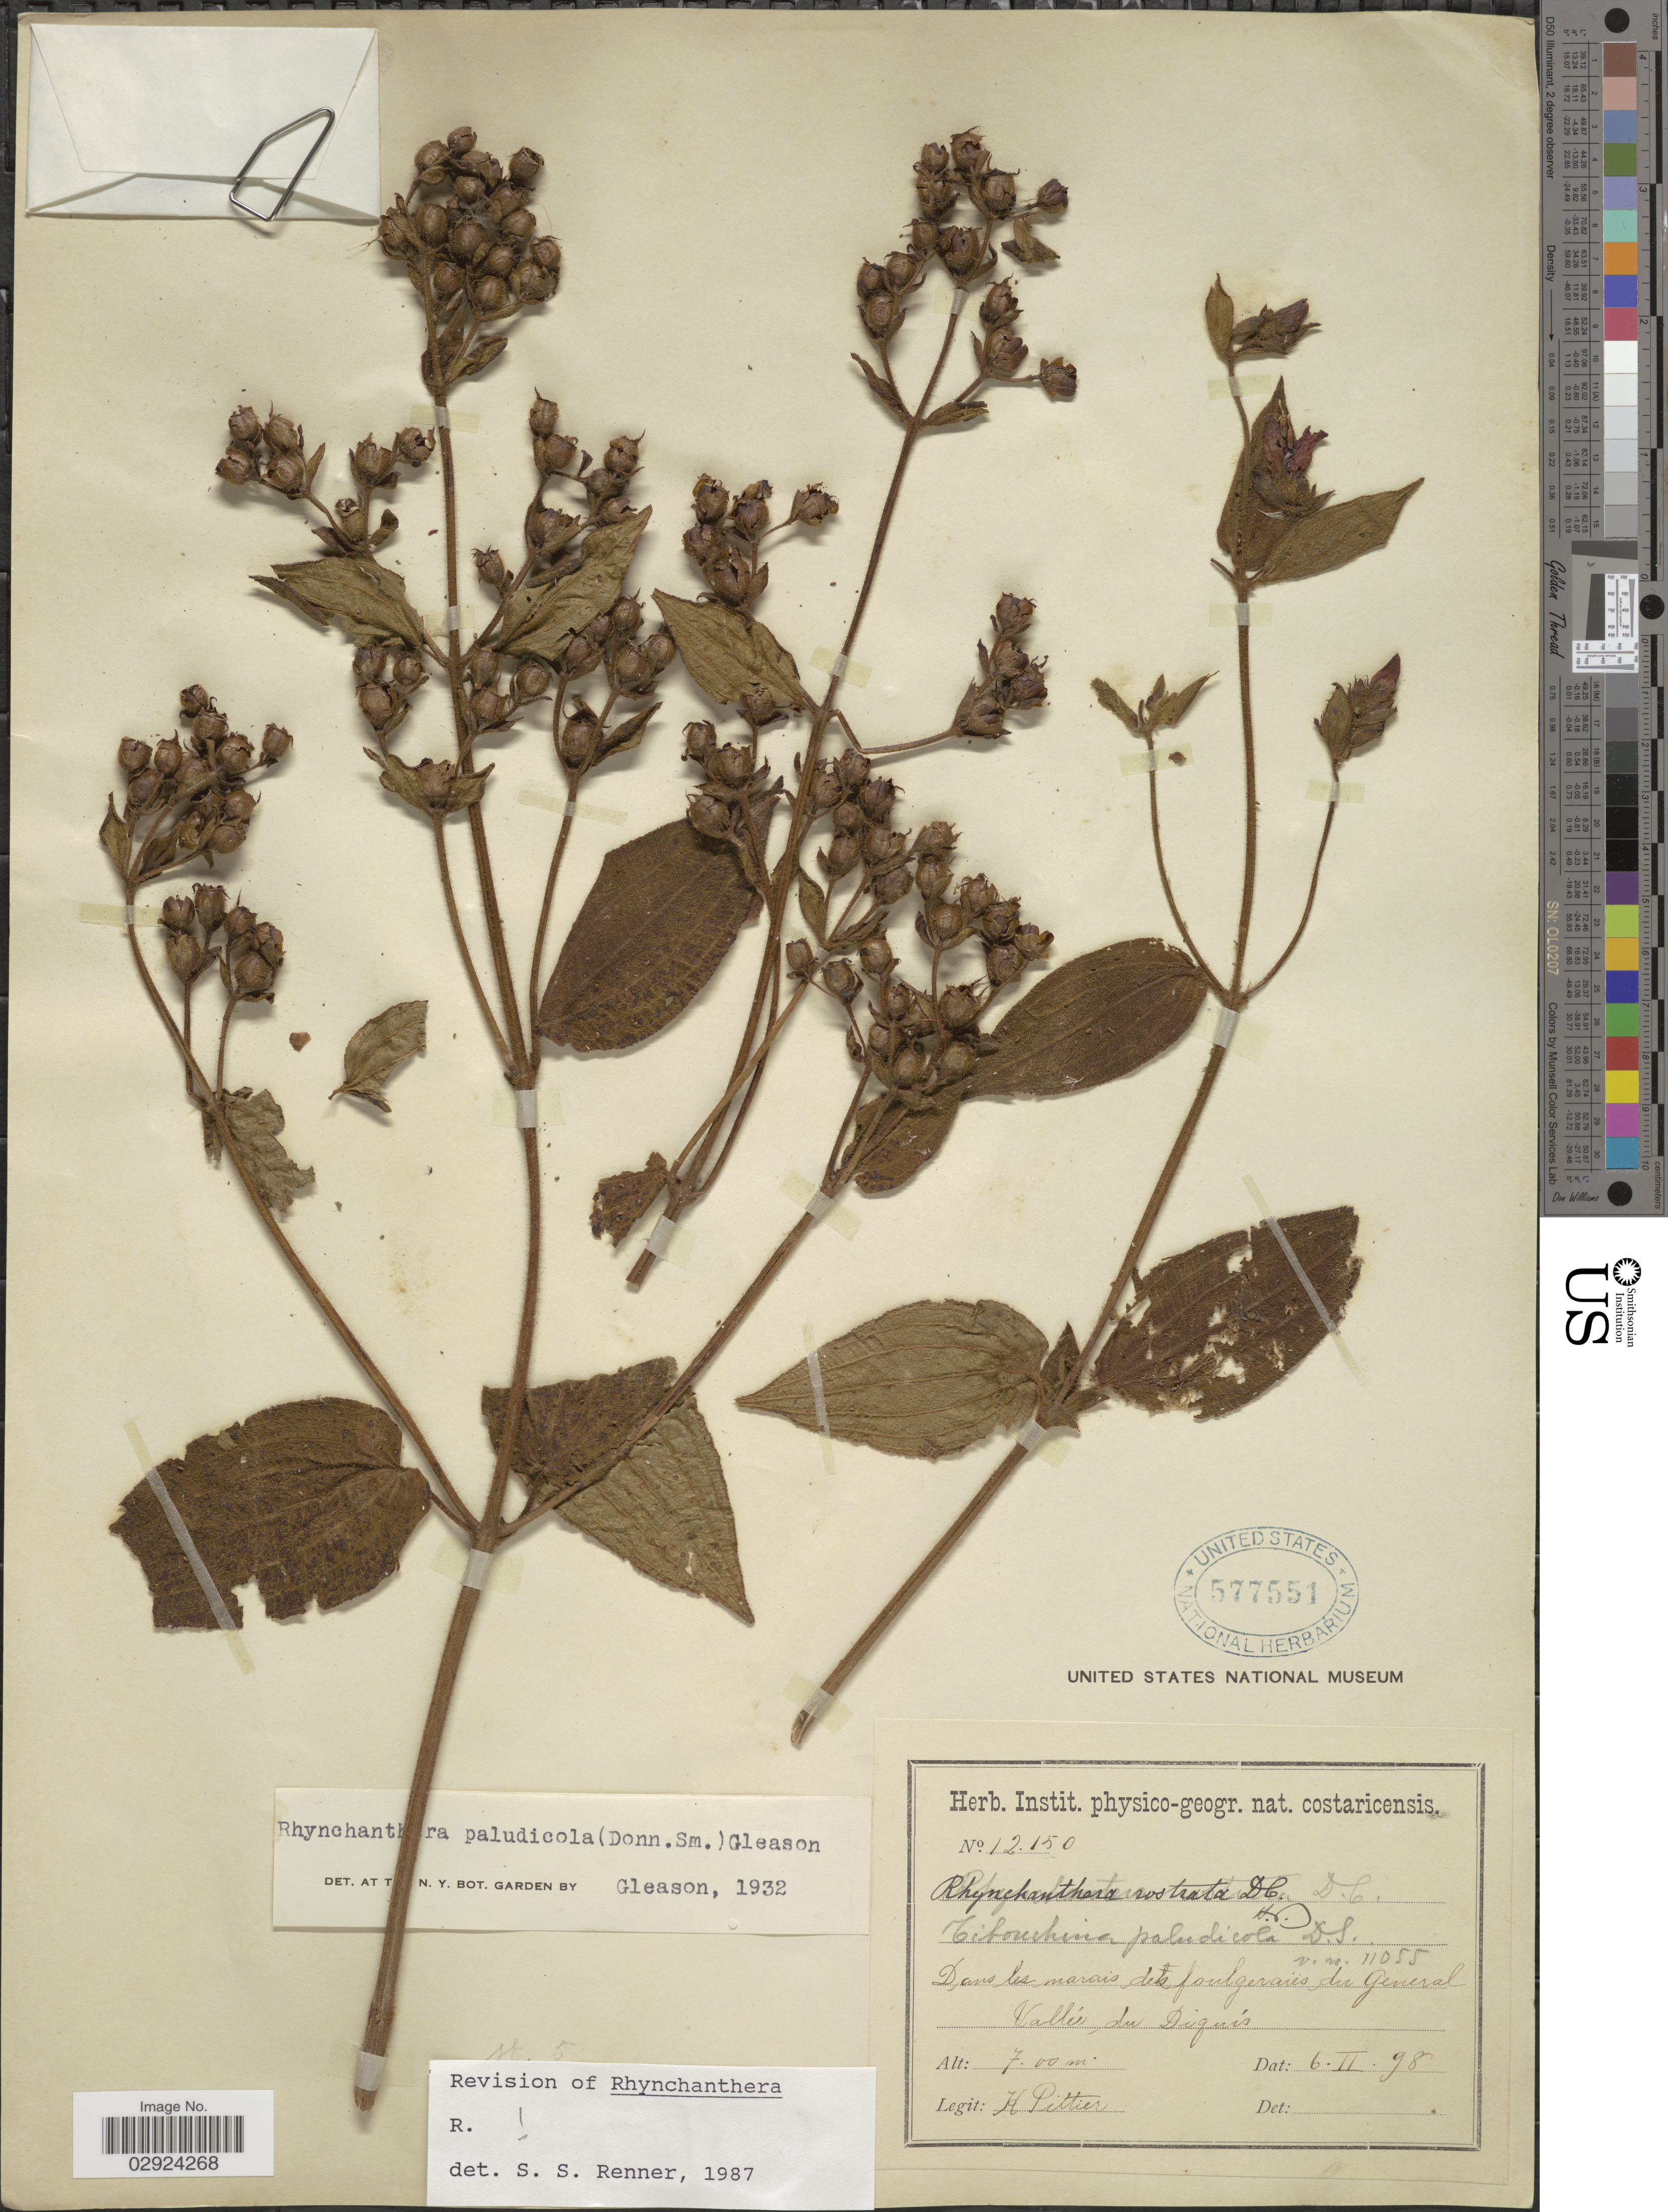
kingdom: Plantae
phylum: Tracheophyta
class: Magnoliopsida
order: Myrtales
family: Melastomataceae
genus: Rhynchanthera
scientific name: Rhynchanthera paludicola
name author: (Donn. Sm.) Gleason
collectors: H. F. Pittier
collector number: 12150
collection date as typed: Transcribed d/m/y: 6/2/98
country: Costa Rica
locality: Dans les marais des foulgerais du General, Vallée du Diguís.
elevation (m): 700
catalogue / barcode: US 577551